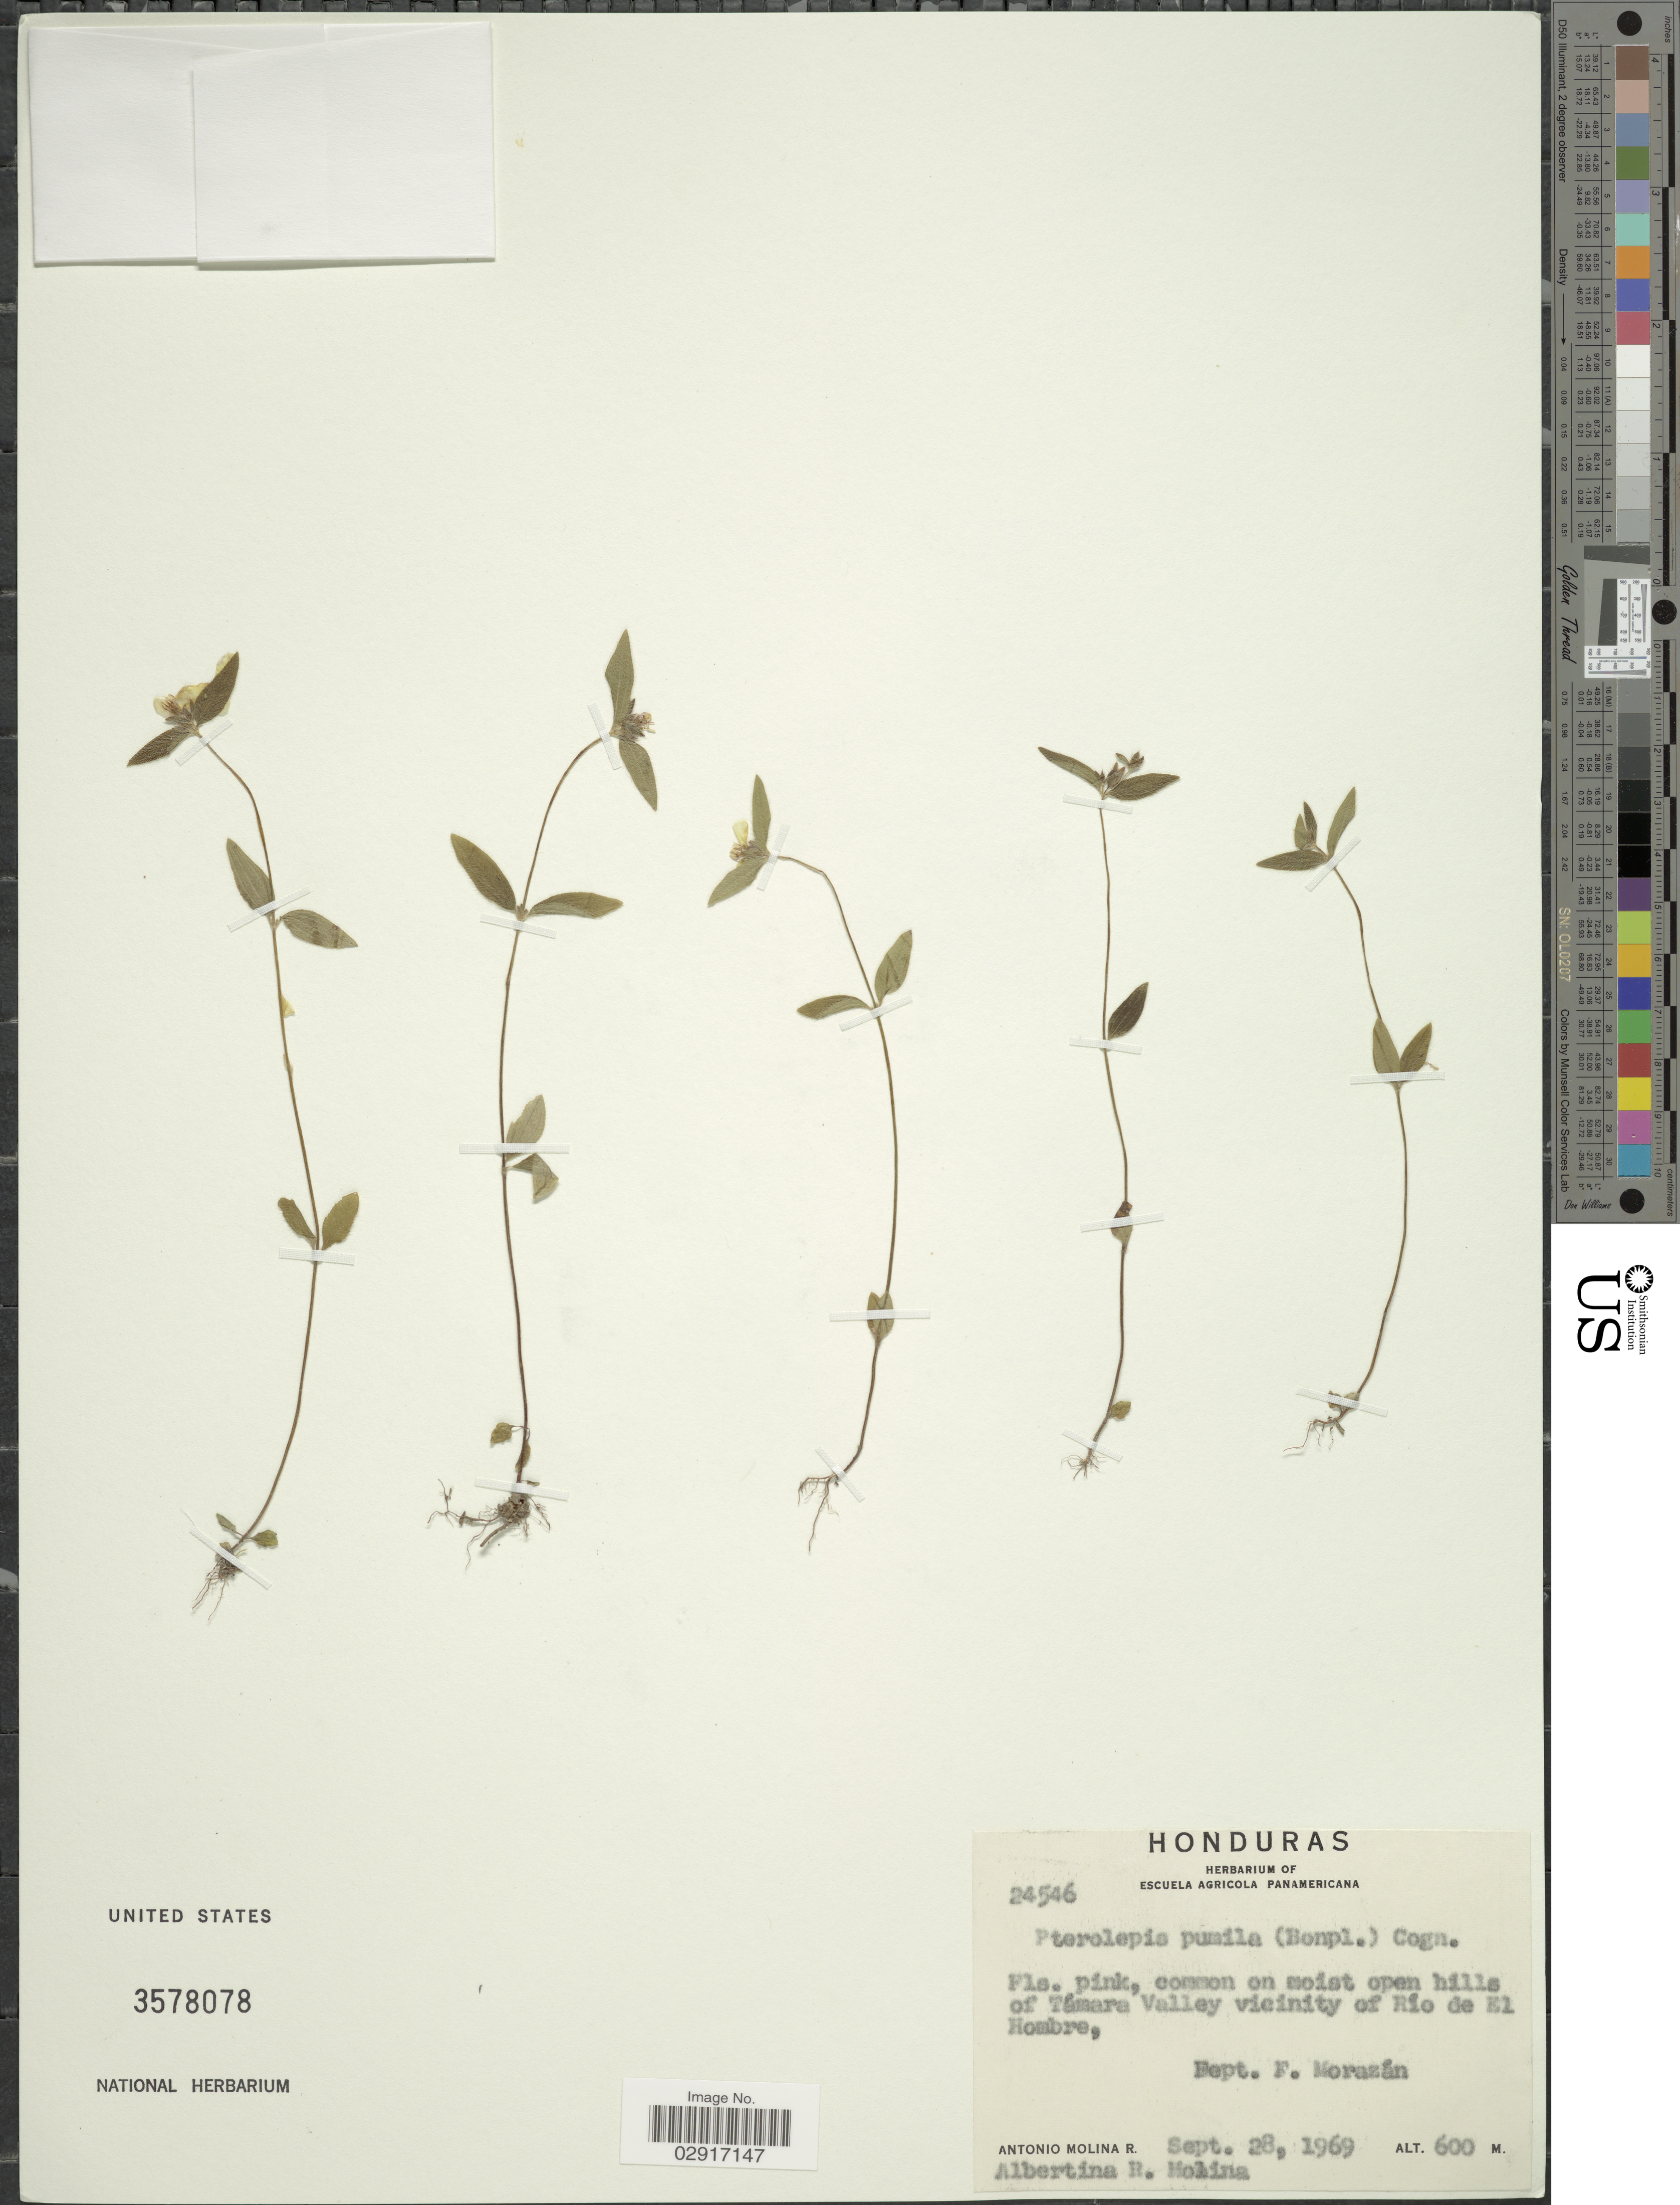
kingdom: Plantae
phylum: Tracheophyta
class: Magnoliopsida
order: Myrtales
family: Melastomataceae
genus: Pterolepis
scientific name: Pterolepis trichotoma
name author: (Rottb.) Cogn.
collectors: A. Molina R. & A. R. Molina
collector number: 24546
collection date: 1969-09-28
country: Honduras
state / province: Fco. Morazán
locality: Common on moist open hills of Támara Valley vicinity of Río de El Hombre, Dept. F. Morazán.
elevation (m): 600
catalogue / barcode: US 3578078